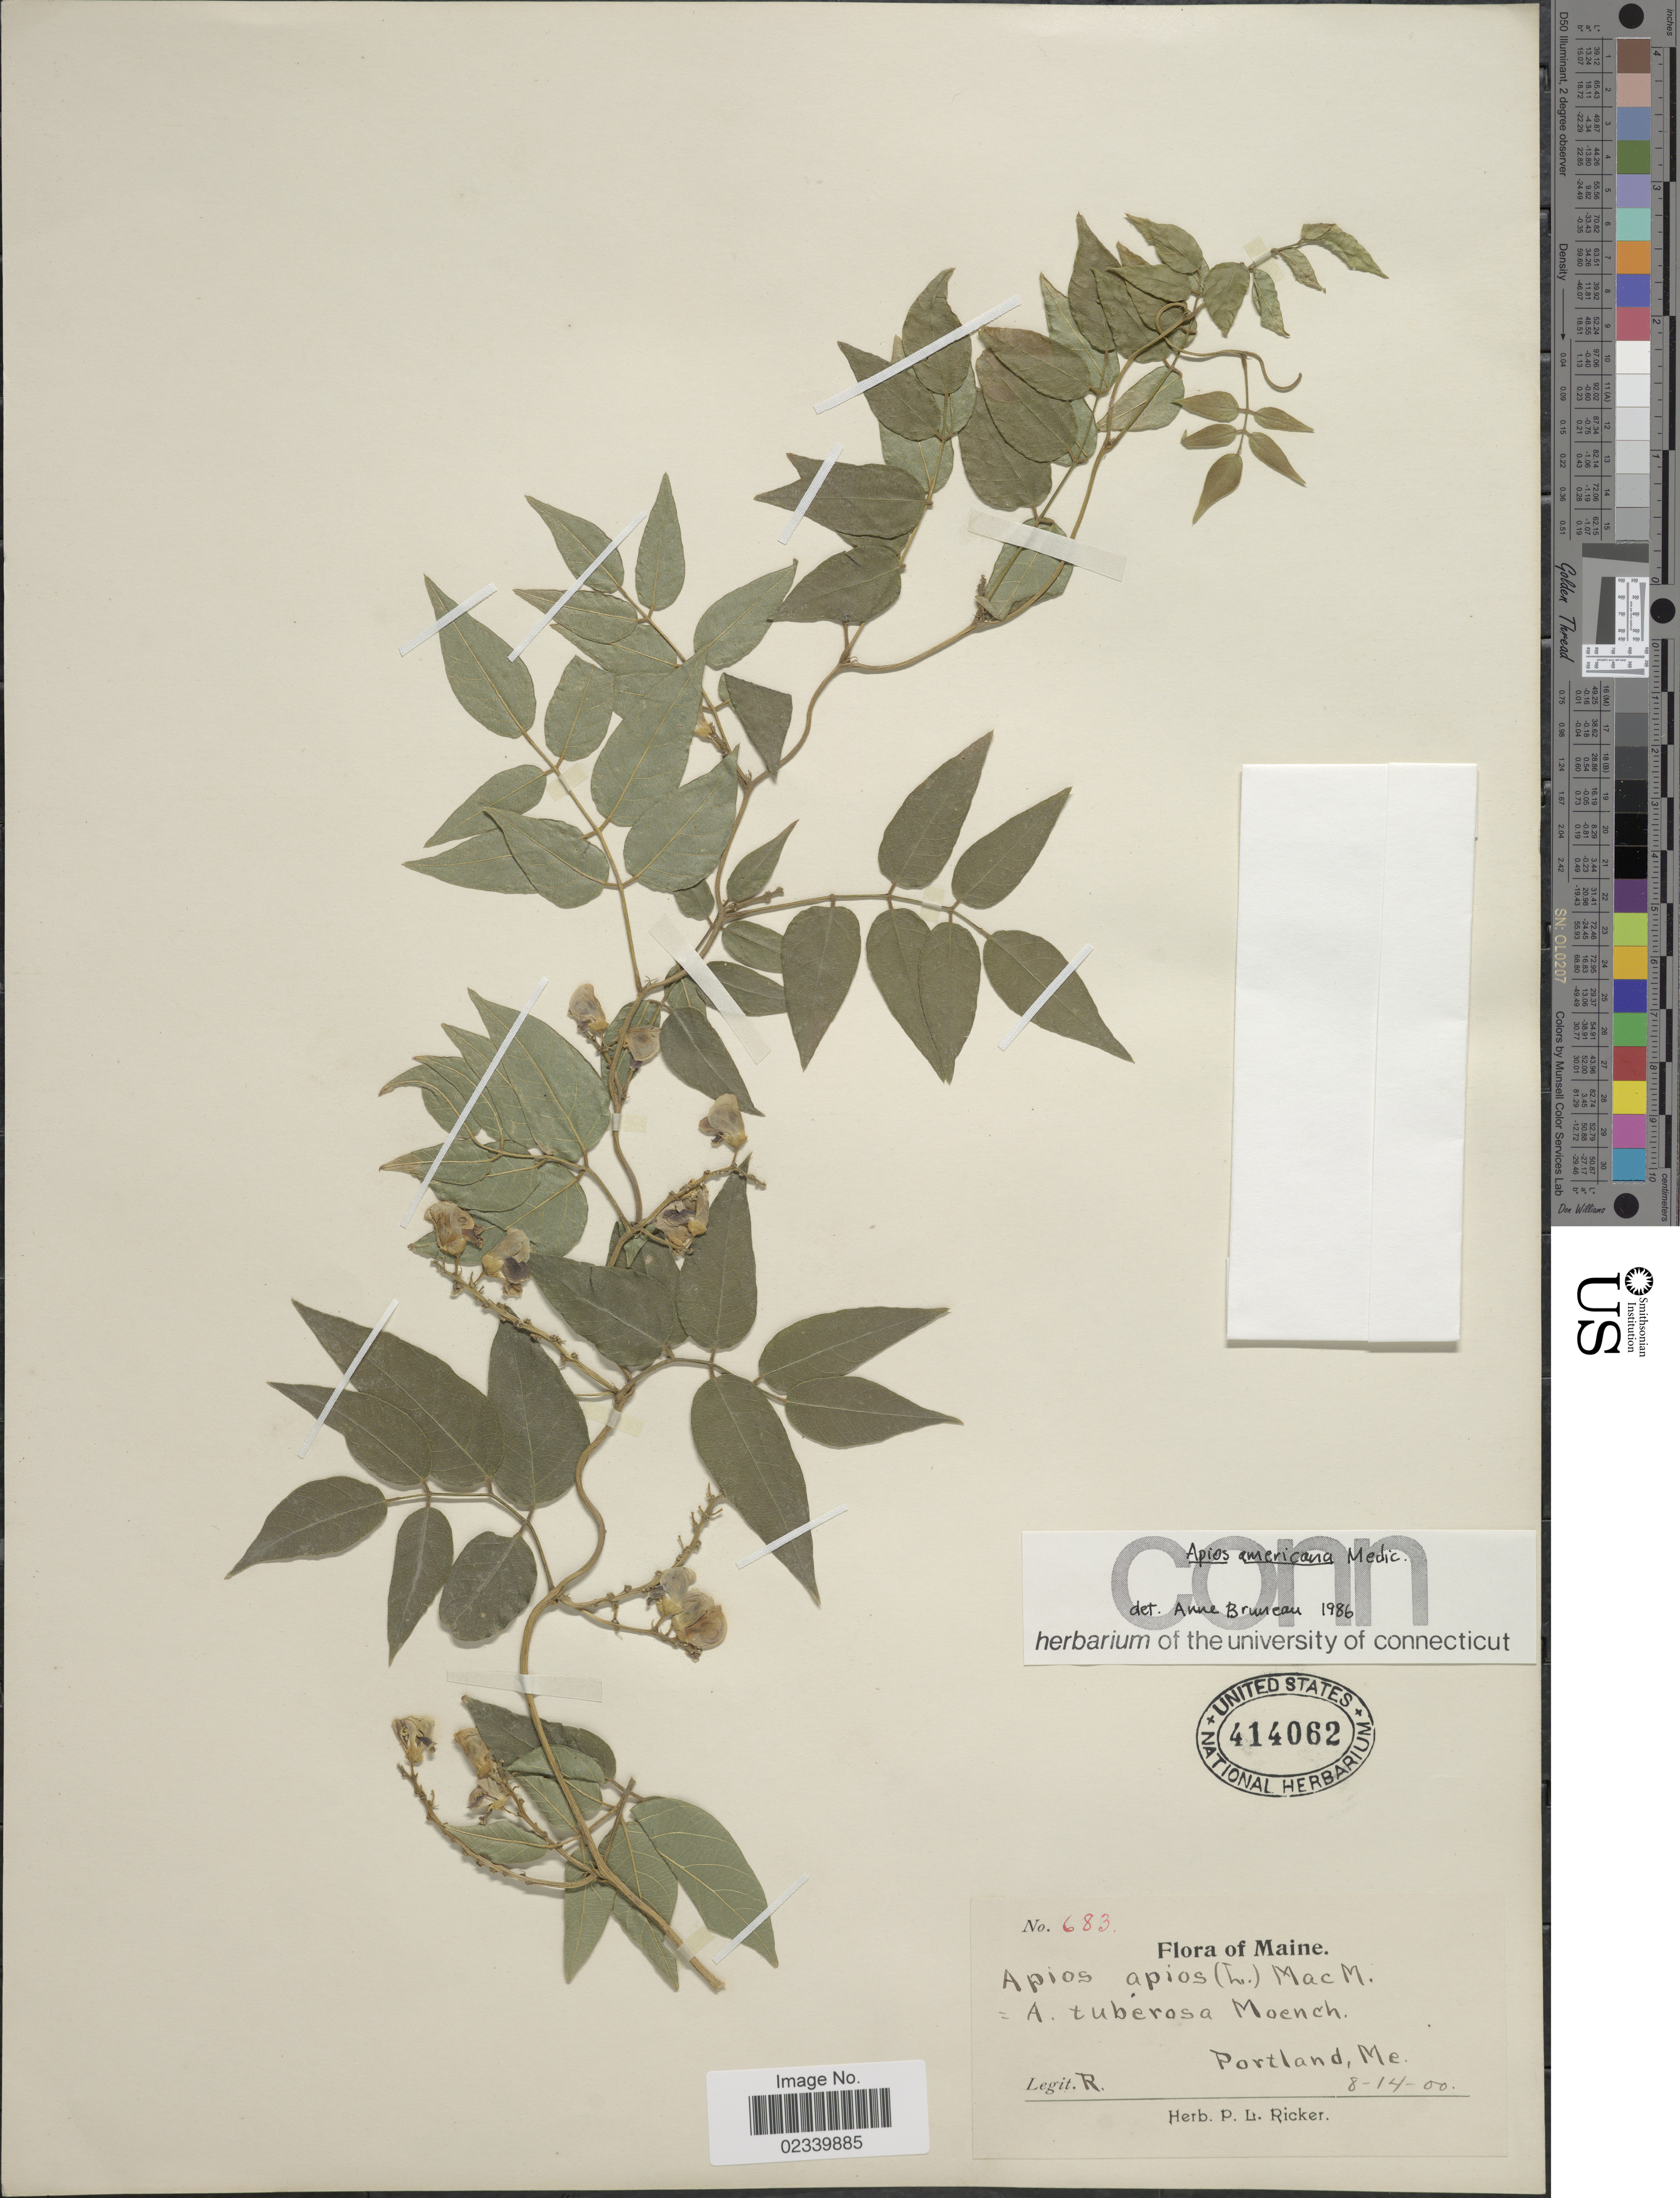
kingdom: Plantae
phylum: Tracheophyta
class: Magnoliopsida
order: Fabales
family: Fabaceae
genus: Apios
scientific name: Apios americana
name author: Medik.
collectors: P. Ricker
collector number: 683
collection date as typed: Transcribed d/m/y: 14/8/0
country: United States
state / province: Maine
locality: Portland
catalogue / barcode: US 414062